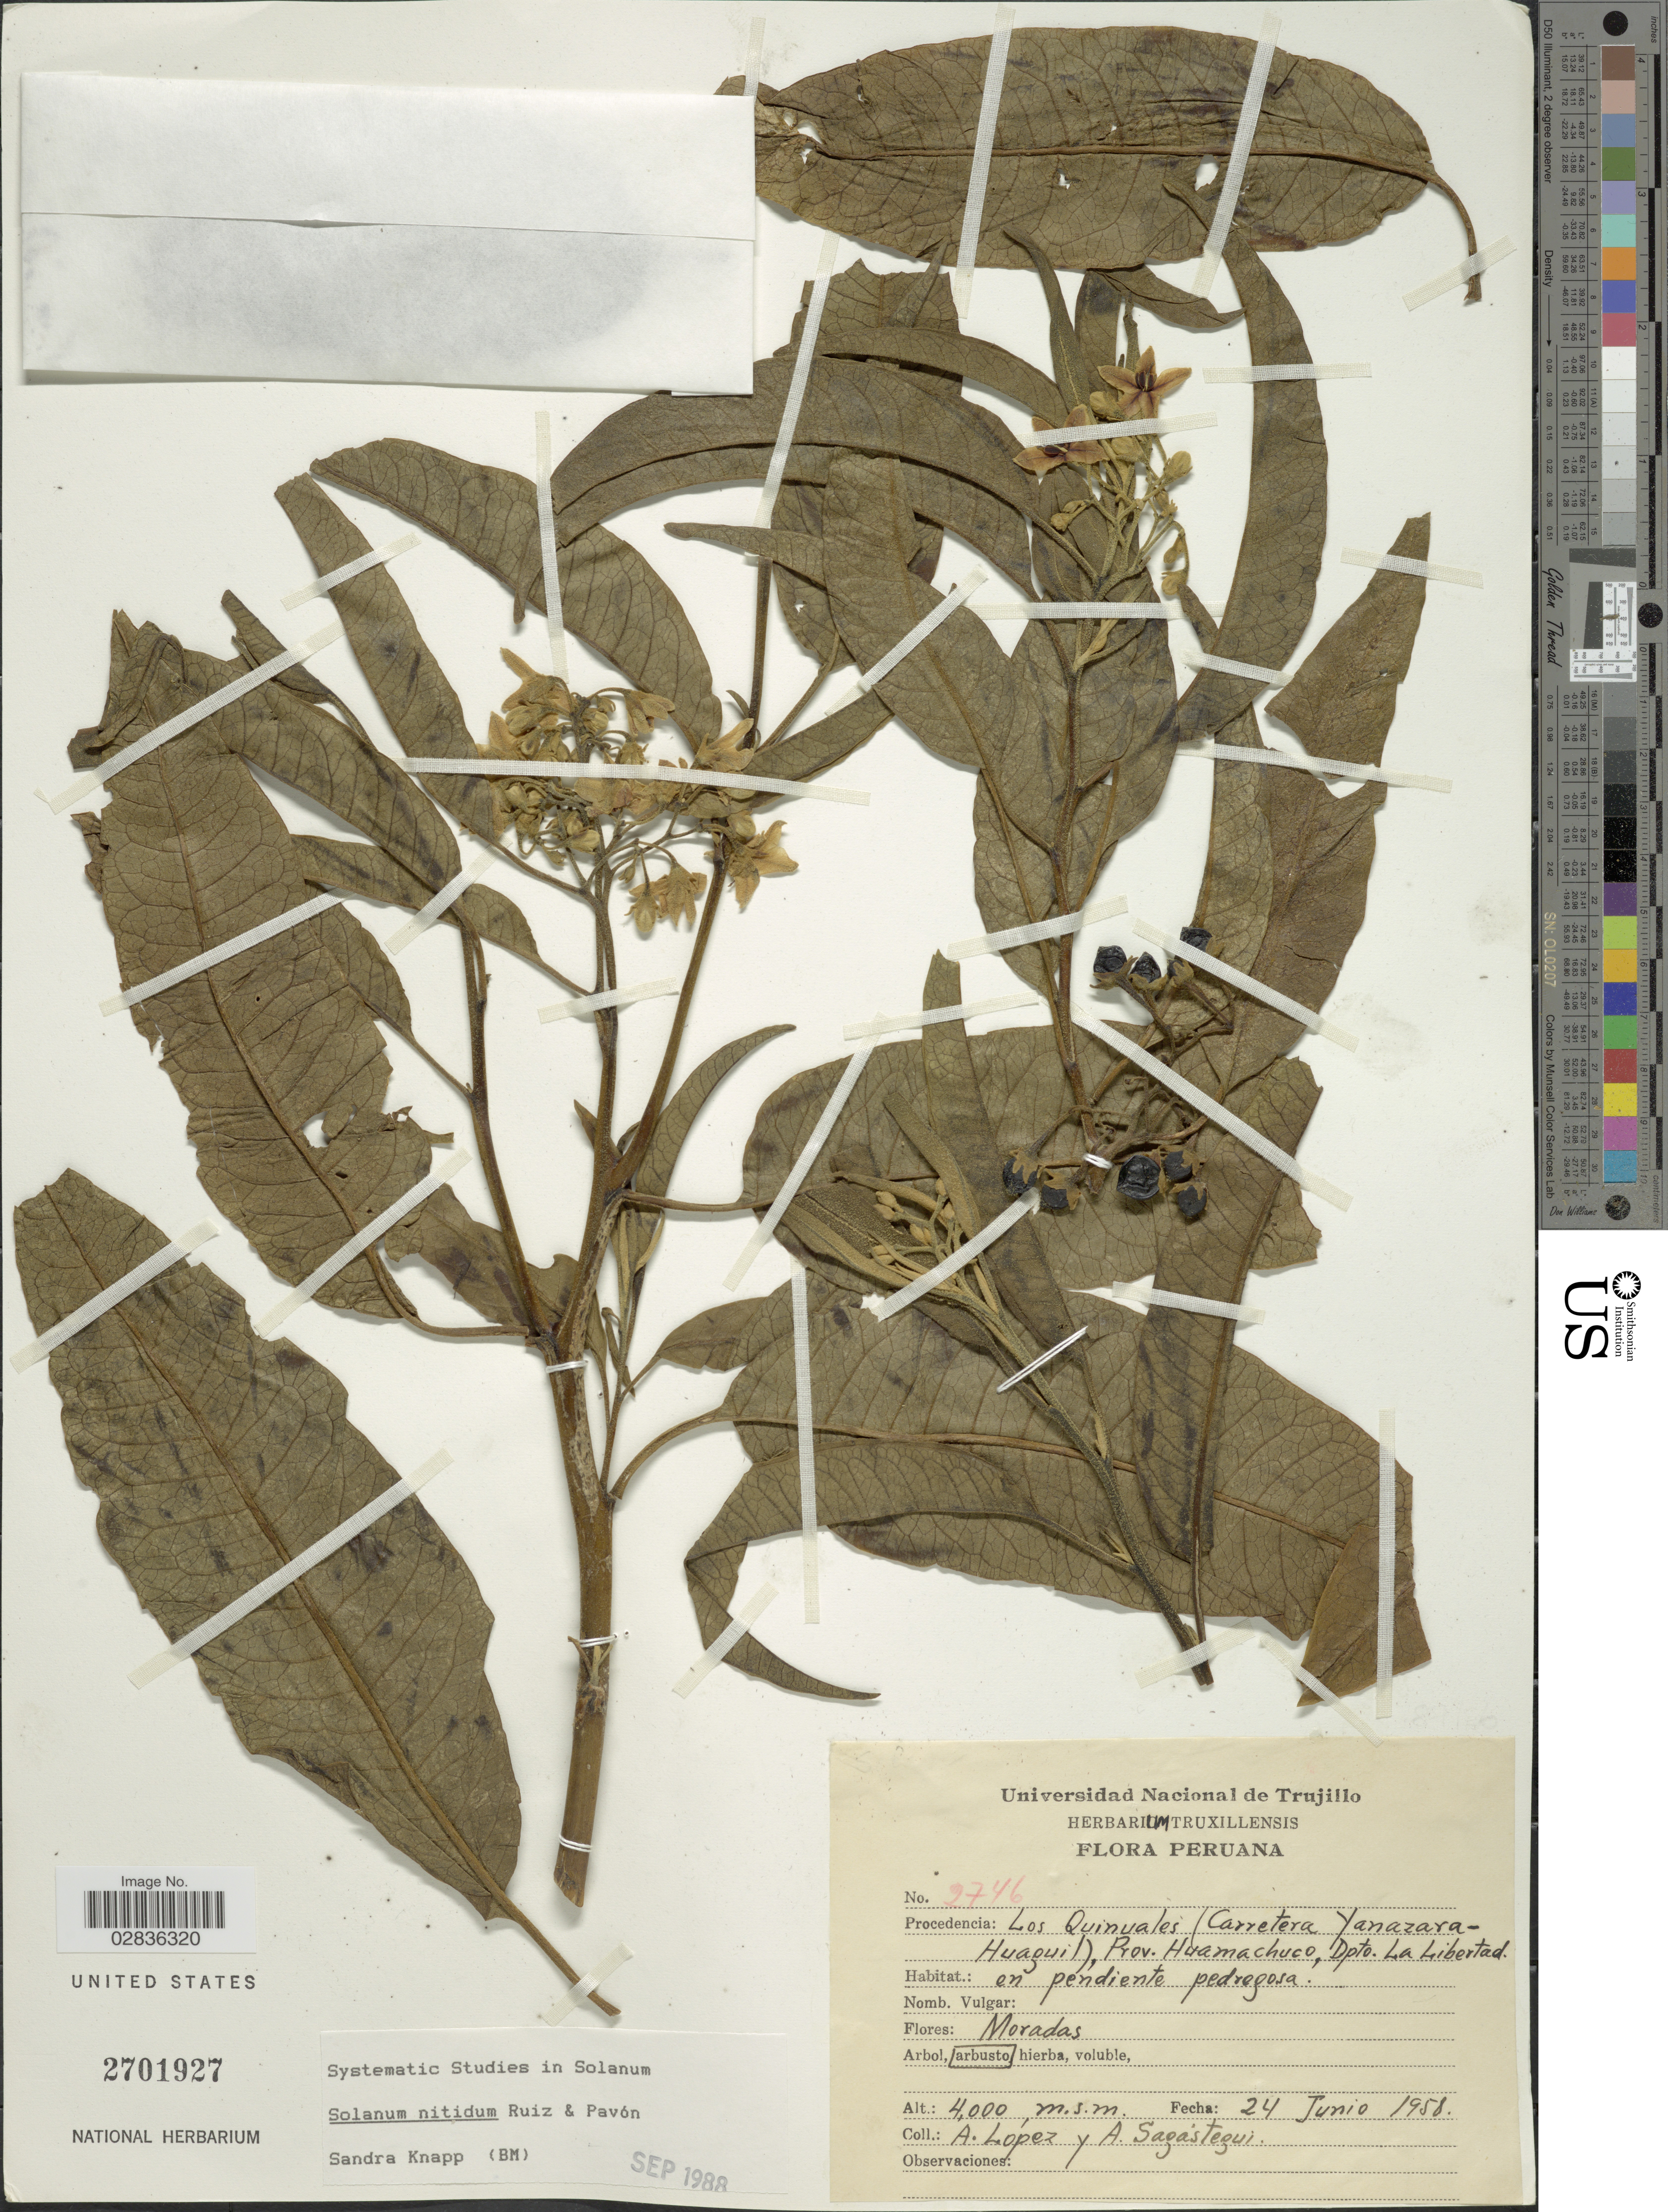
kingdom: Plantae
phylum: Tracheophyta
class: Magnoliopsida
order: Solanales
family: Solanaceae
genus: Solanum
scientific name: Solanum nitidum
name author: Ruiz & Pav.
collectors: A. Lopez & A. Sagastegui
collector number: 2746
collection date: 1958-06-24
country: Peru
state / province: La Libertad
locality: Los Quinuales (Carretera Yanazara-Huaguil), Prov. Huamachuco, Dpto. La Libertad.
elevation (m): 4000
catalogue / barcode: US 2701927